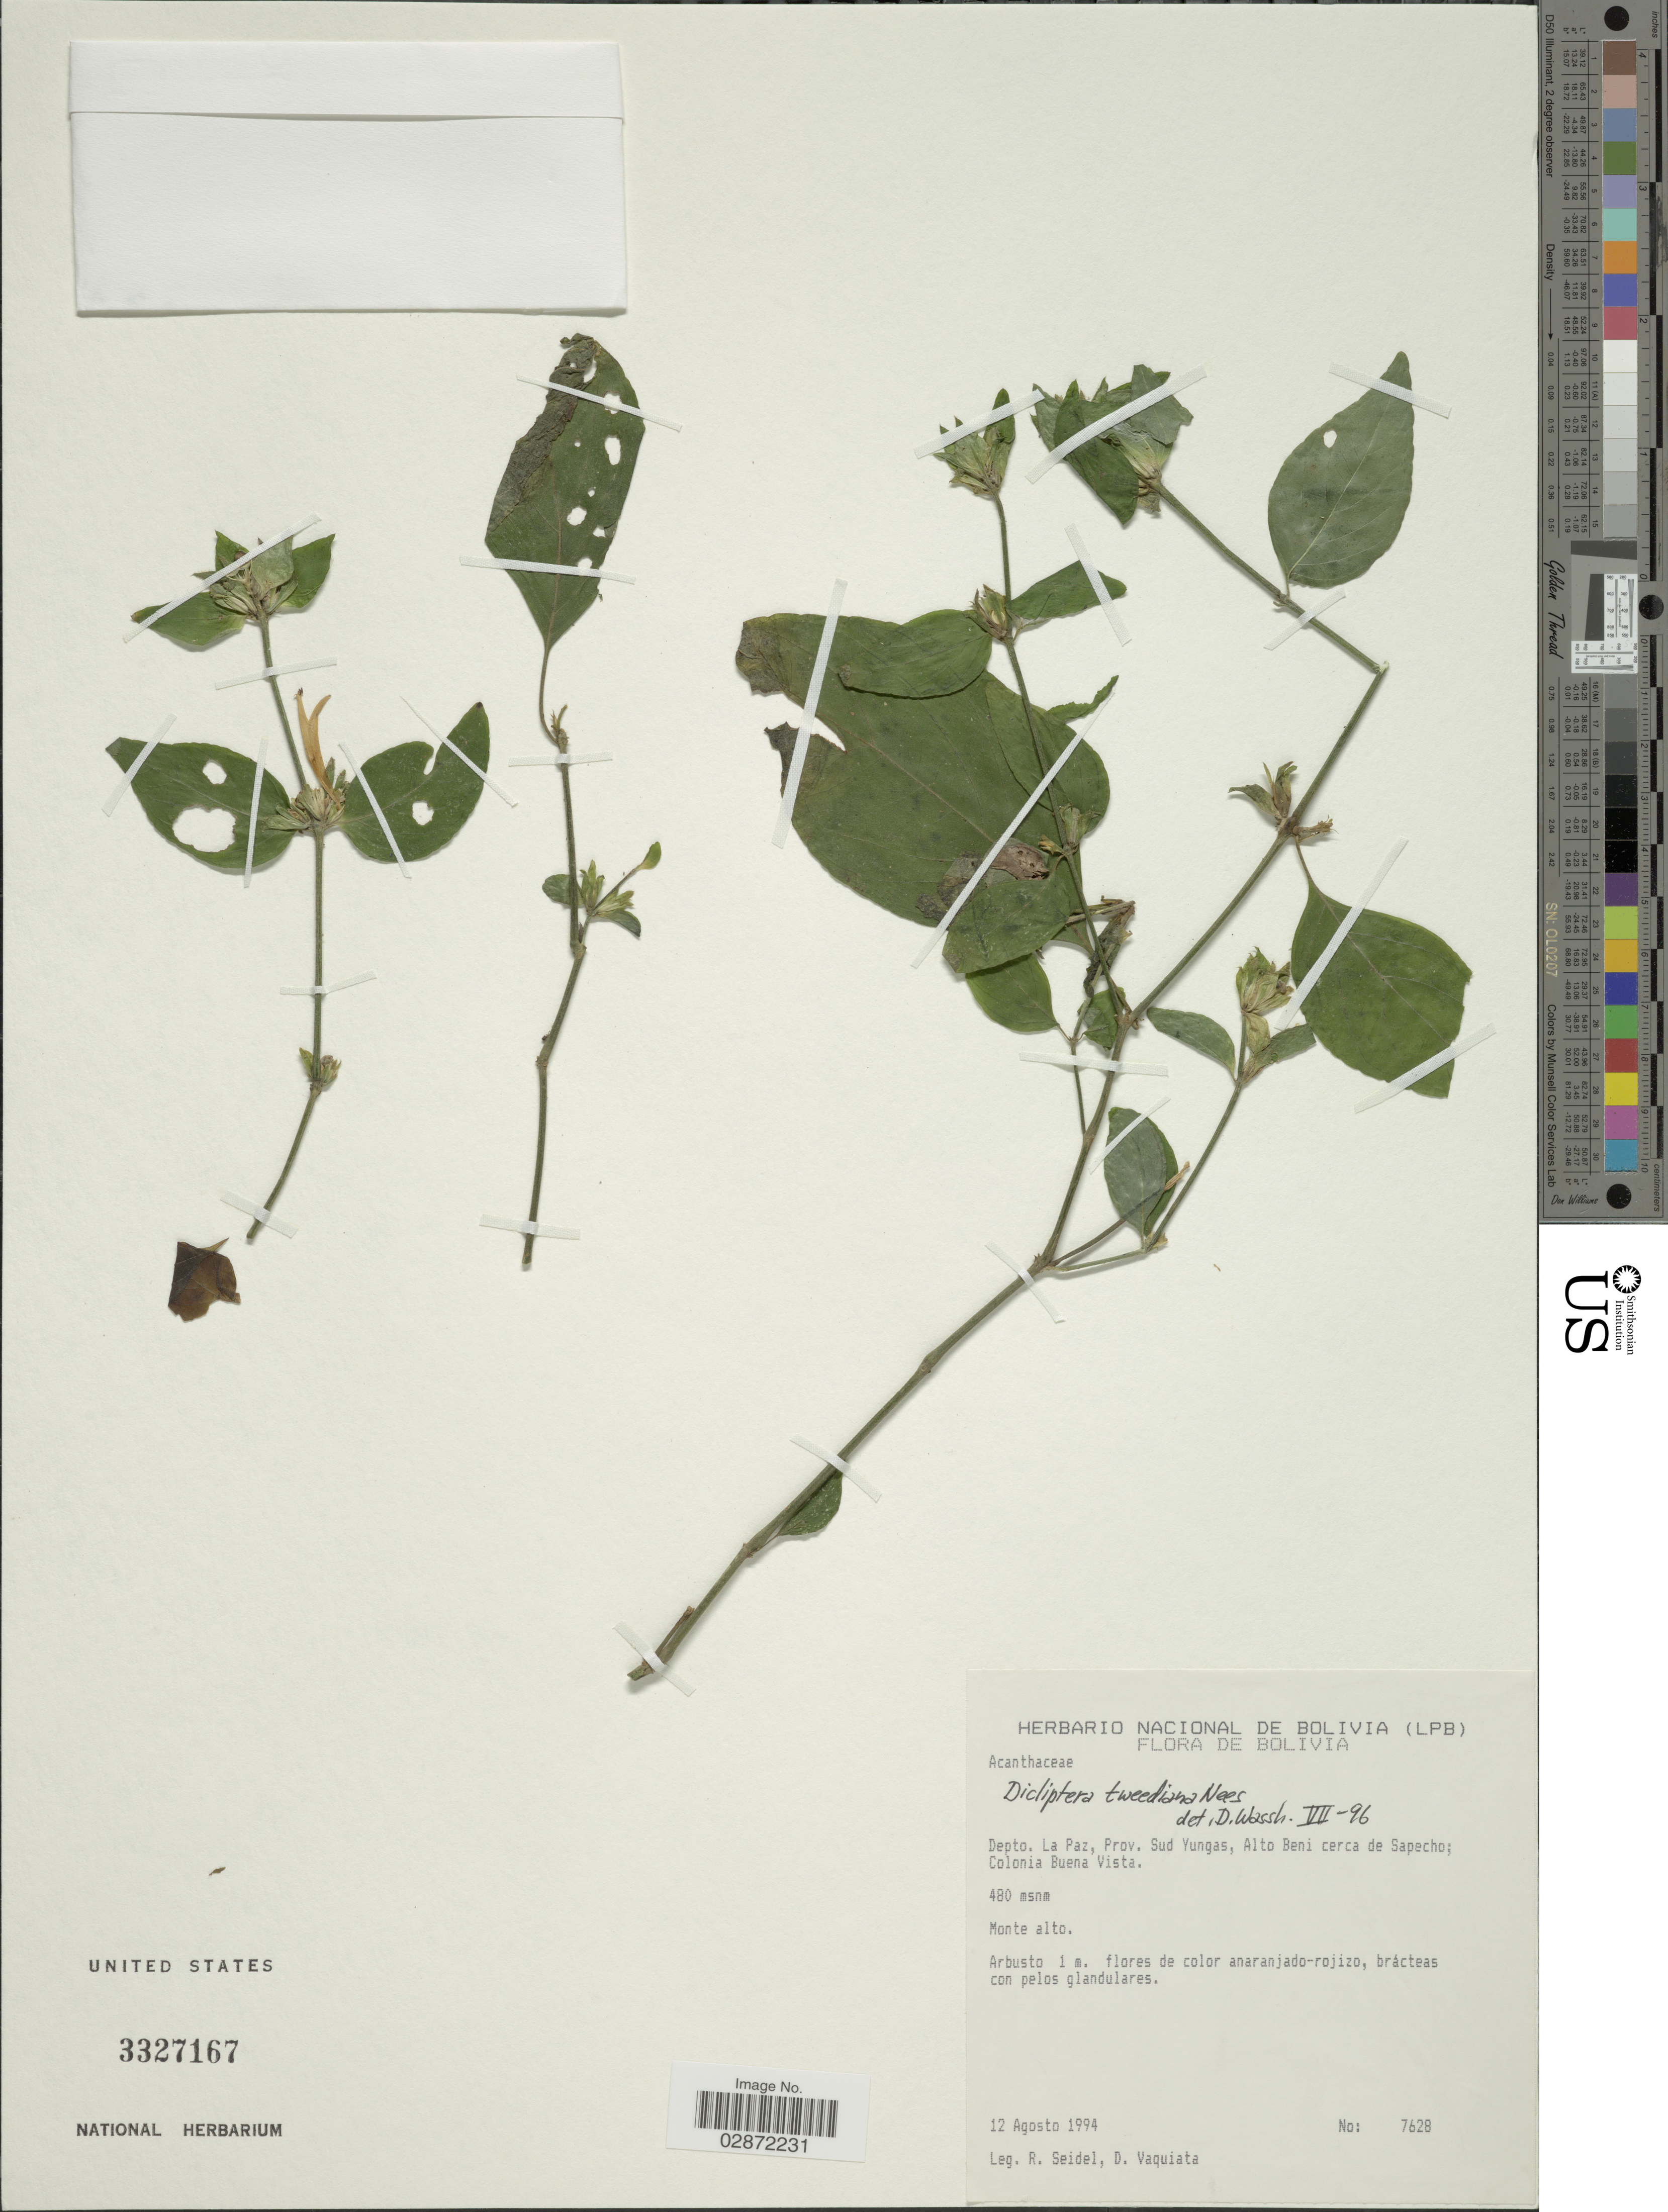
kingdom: Plantae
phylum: Tracheophyta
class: Magnoliopsida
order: Lamiales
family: Acanthaceae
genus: Dicliptera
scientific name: Dicliptera squarrosa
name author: Nees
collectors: R. Seidel & D. Vaquiata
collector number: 7628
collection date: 1994-08-12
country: Bolivia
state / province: La Paz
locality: Depto. La Paz, Prov. Sud Yungas, Alto Beni cerca de Sapecho; Colonia Buena Vista.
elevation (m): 480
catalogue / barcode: US 3327167